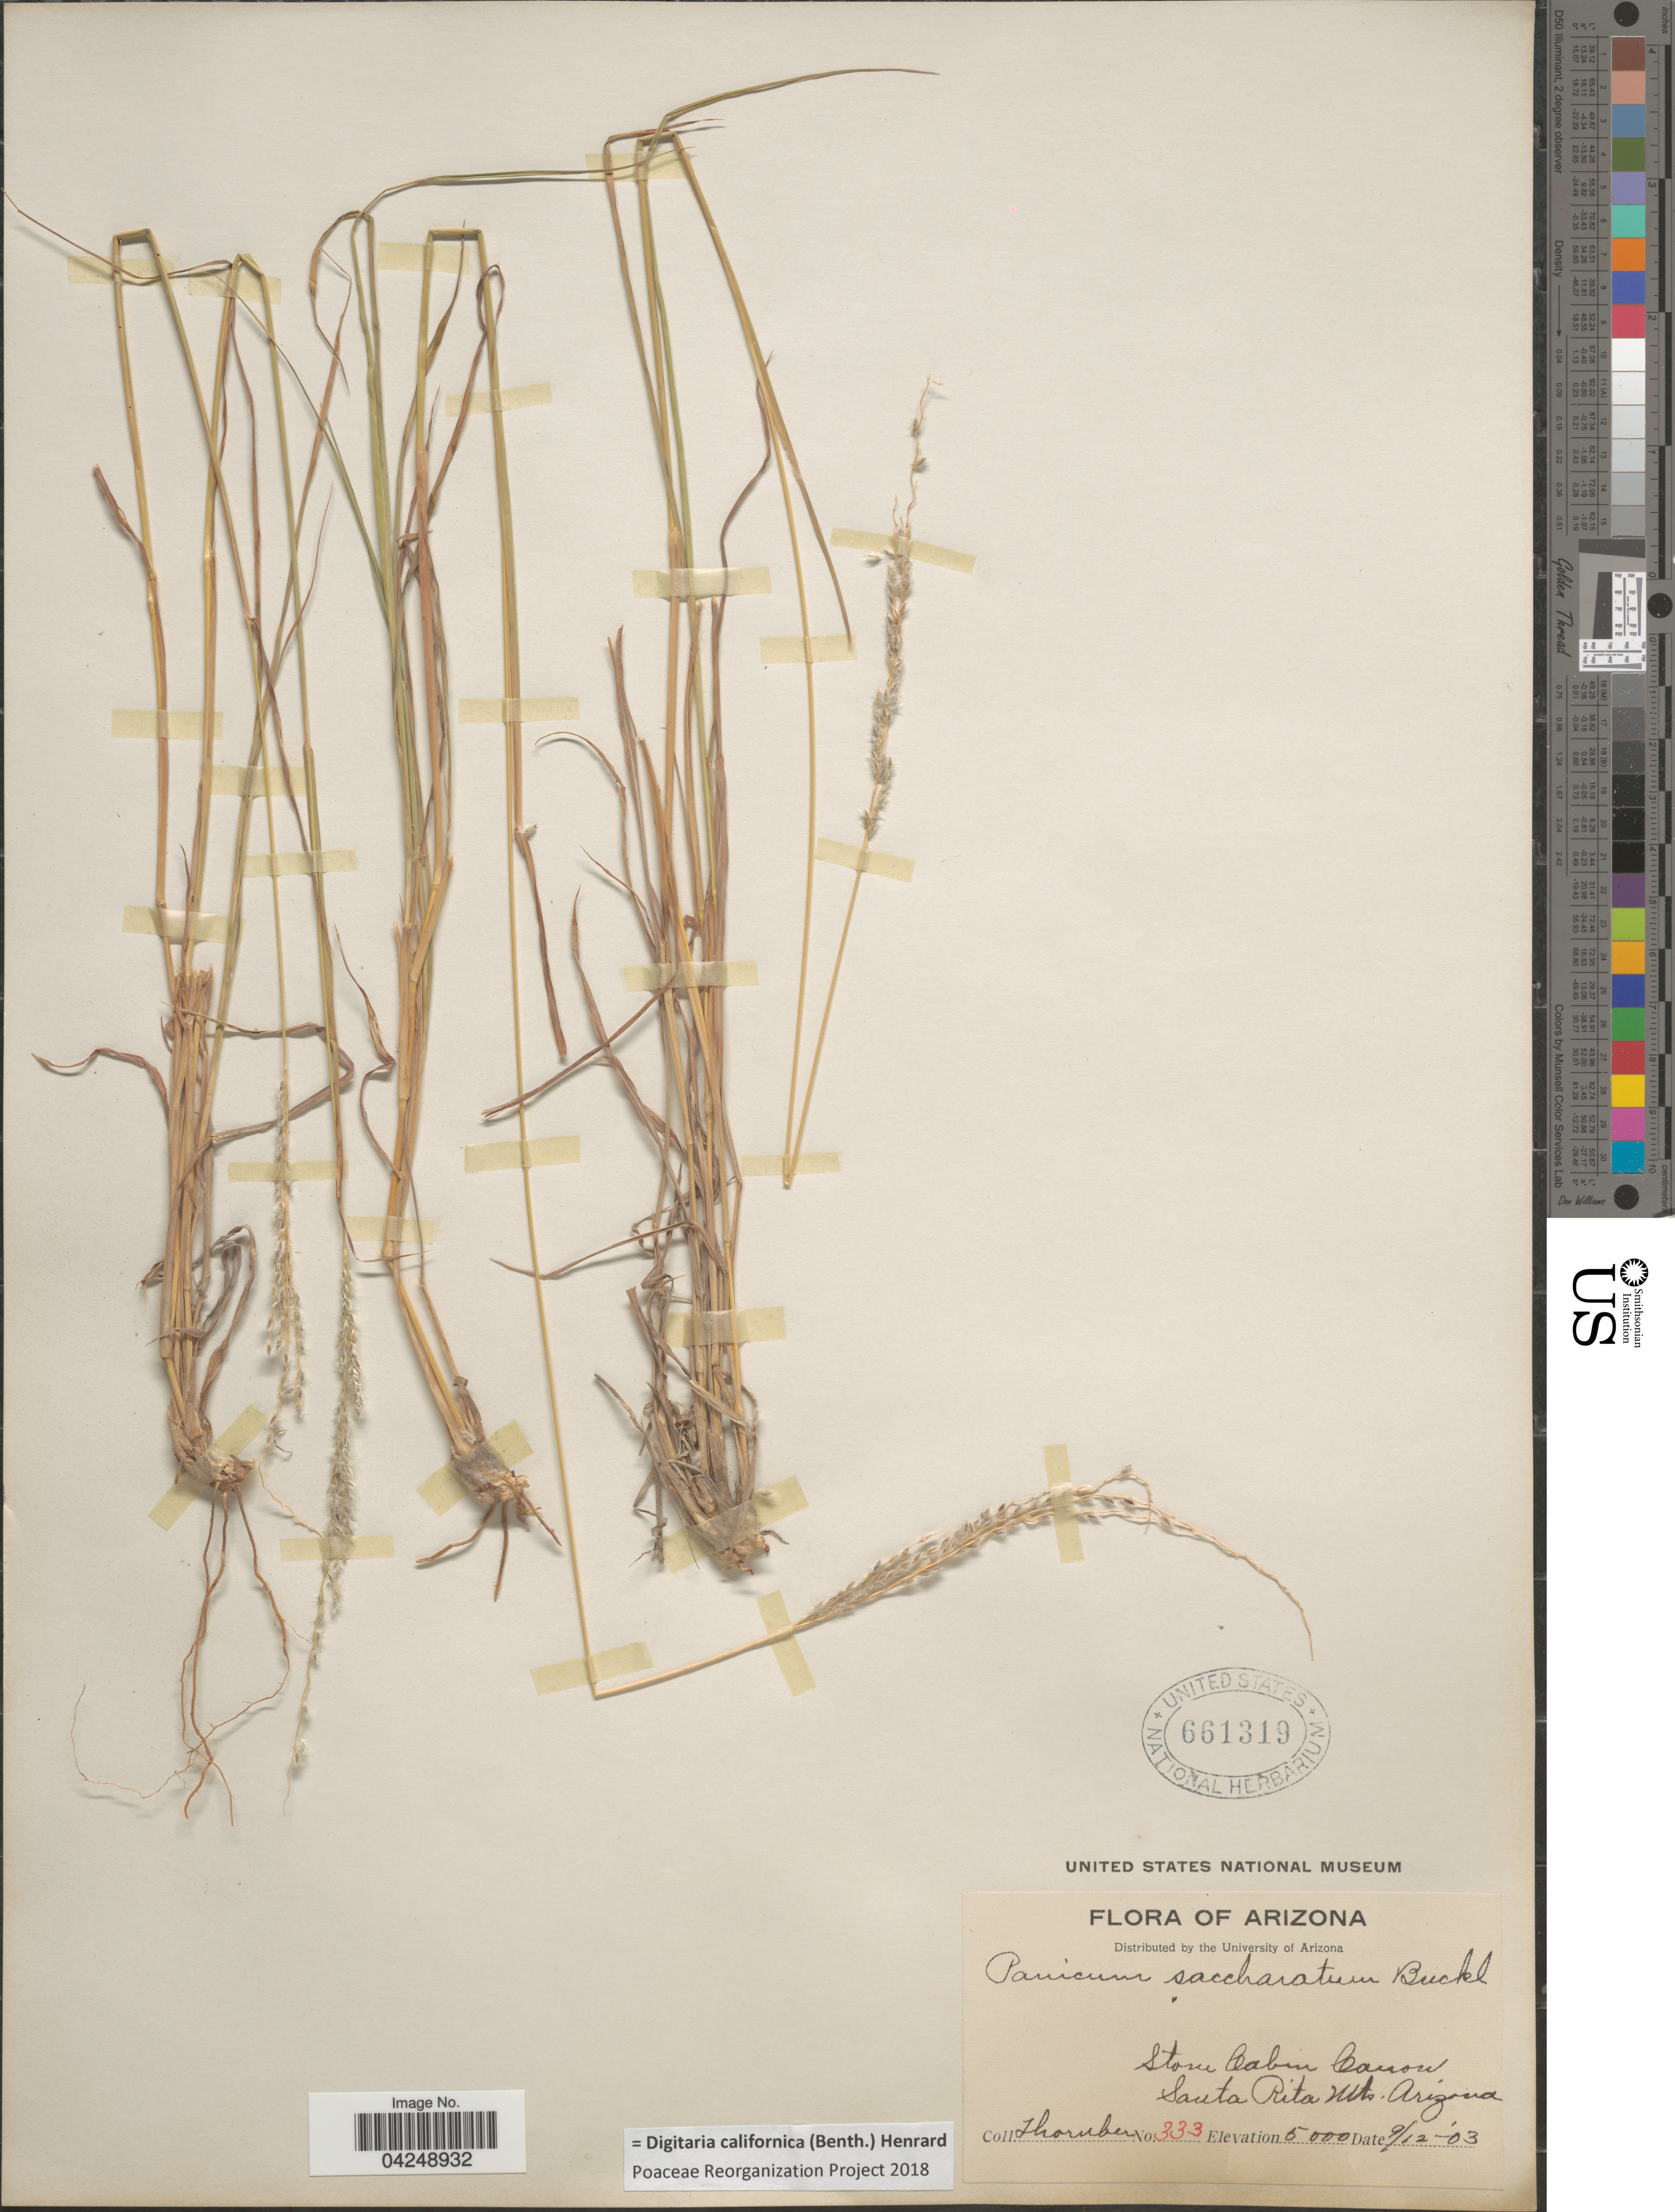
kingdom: Plantae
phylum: Tracheophyta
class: Liliopsida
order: Poales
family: Poaceae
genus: Digitaria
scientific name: Digitaria californica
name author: (Benth.) Henr.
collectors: -. Thornber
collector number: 333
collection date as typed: Transcribed d/m/y: 12/9/3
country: United States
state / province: Arizona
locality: Stone Cabin Canon. Santa Rita Mts.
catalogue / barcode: US 661319